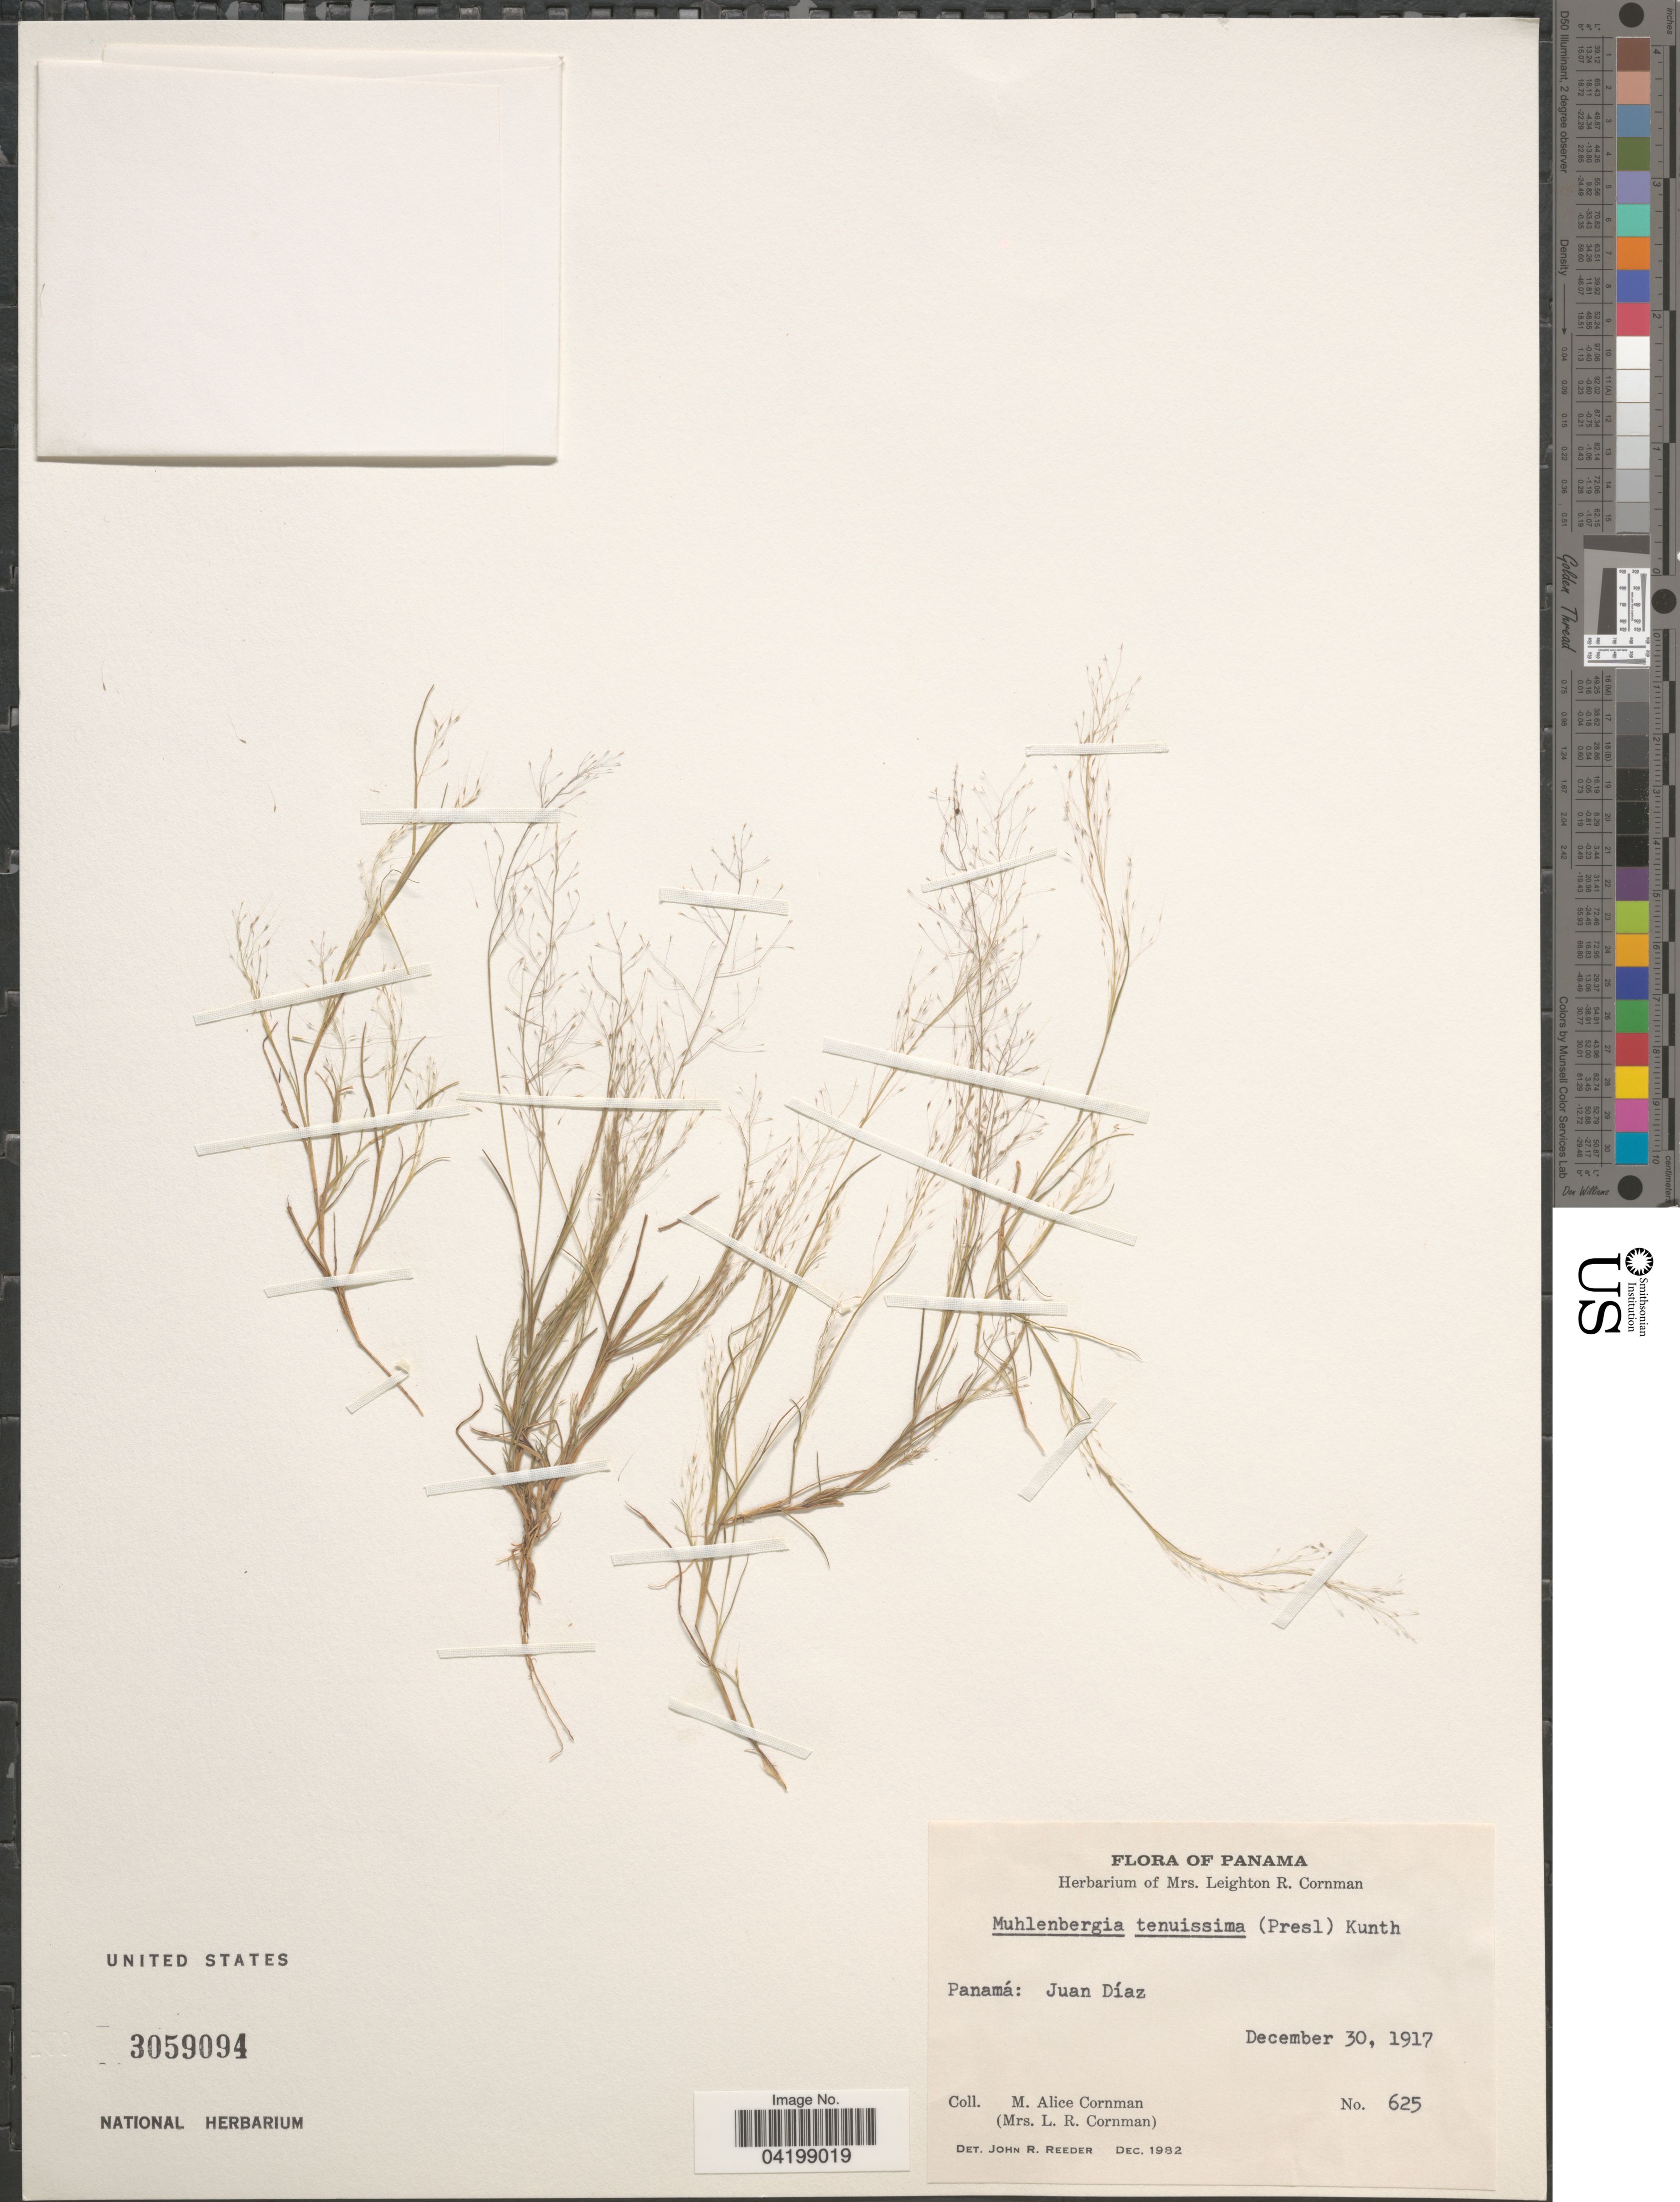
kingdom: Plantae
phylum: Tracheophyta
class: Liliopsida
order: Poales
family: Poaceae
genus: Muhlenbergia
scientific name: Muhlenbergia tenuissima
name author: (J. Presl) Kunth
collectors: M. Cornman & L. Cornman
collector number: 625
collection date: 1982-12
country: Panama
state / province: Panamá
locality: Juan Díaz.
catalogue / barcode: US 3059094